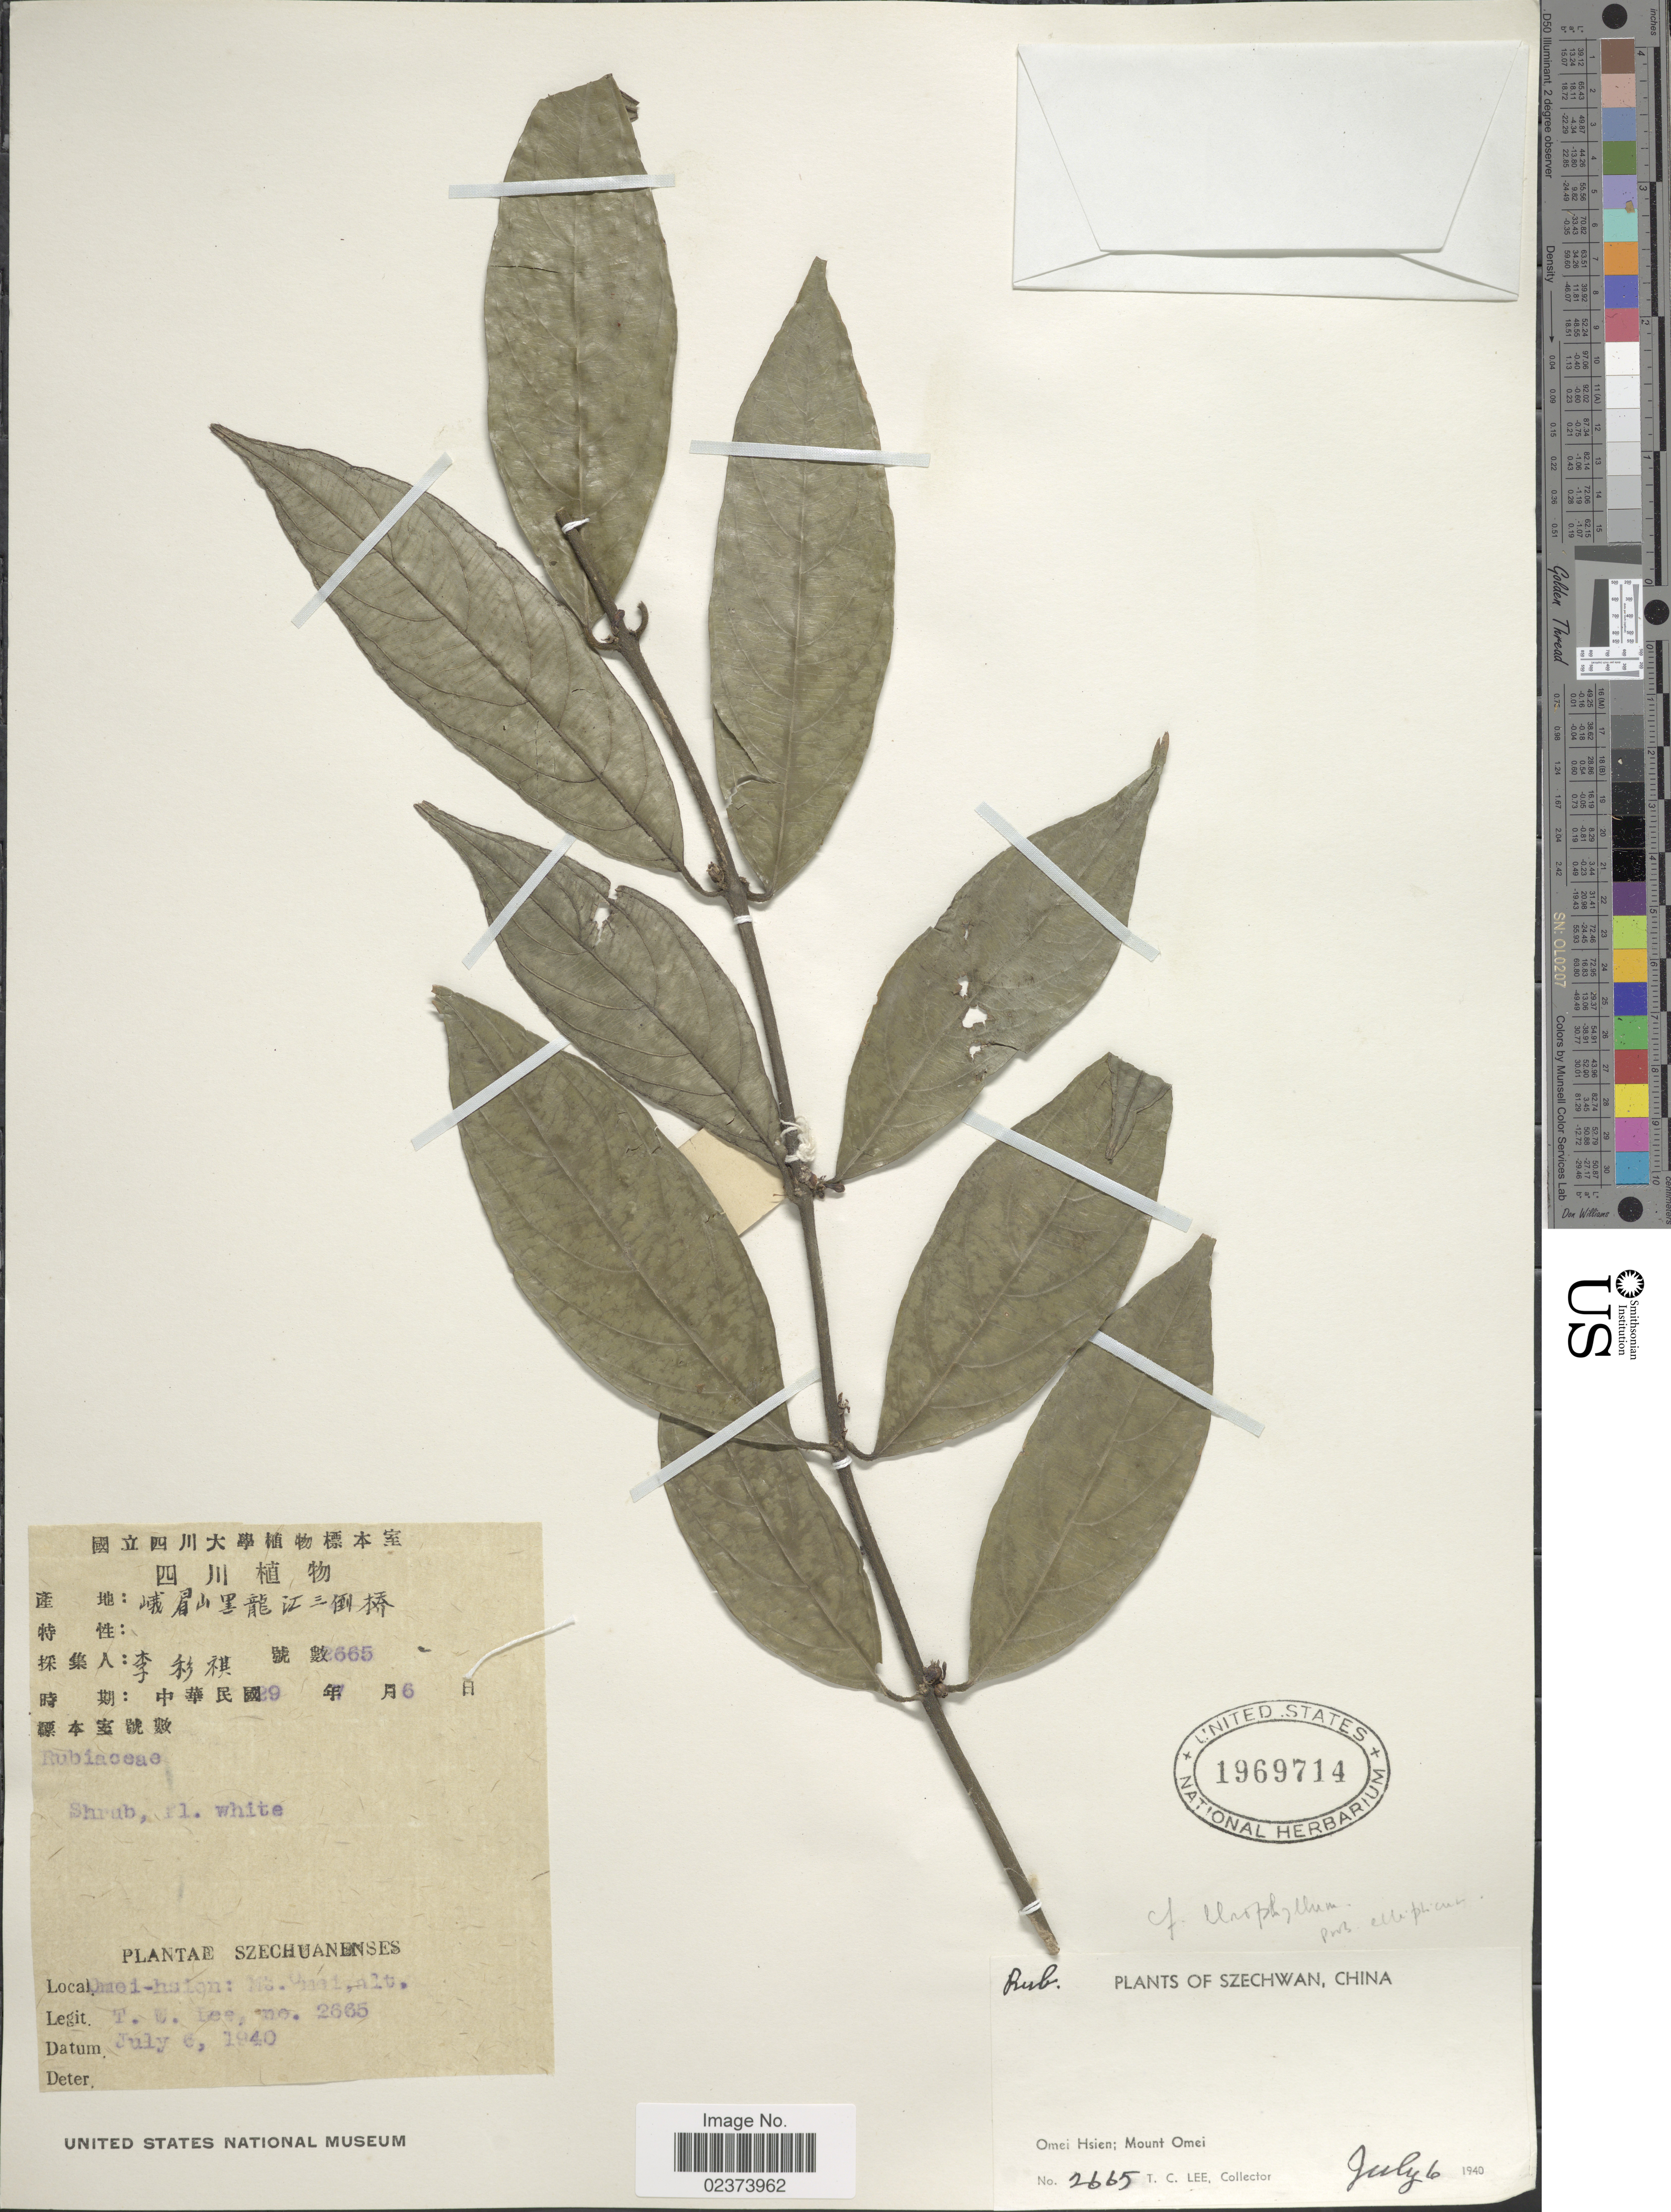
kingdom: Plantae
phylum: Tracheophyta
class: Magnoliopsida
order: Gentianales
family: Rubiaceae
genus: Urophyllum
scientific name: Urophyllum sp.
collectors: T. Lee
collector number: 2665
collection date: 1940-07-06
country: China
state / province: Sichuan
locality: Szechwan, Omei Hsien; Mount Omei, Omei-hsien: Mt. Omei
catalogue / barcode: US 1969714